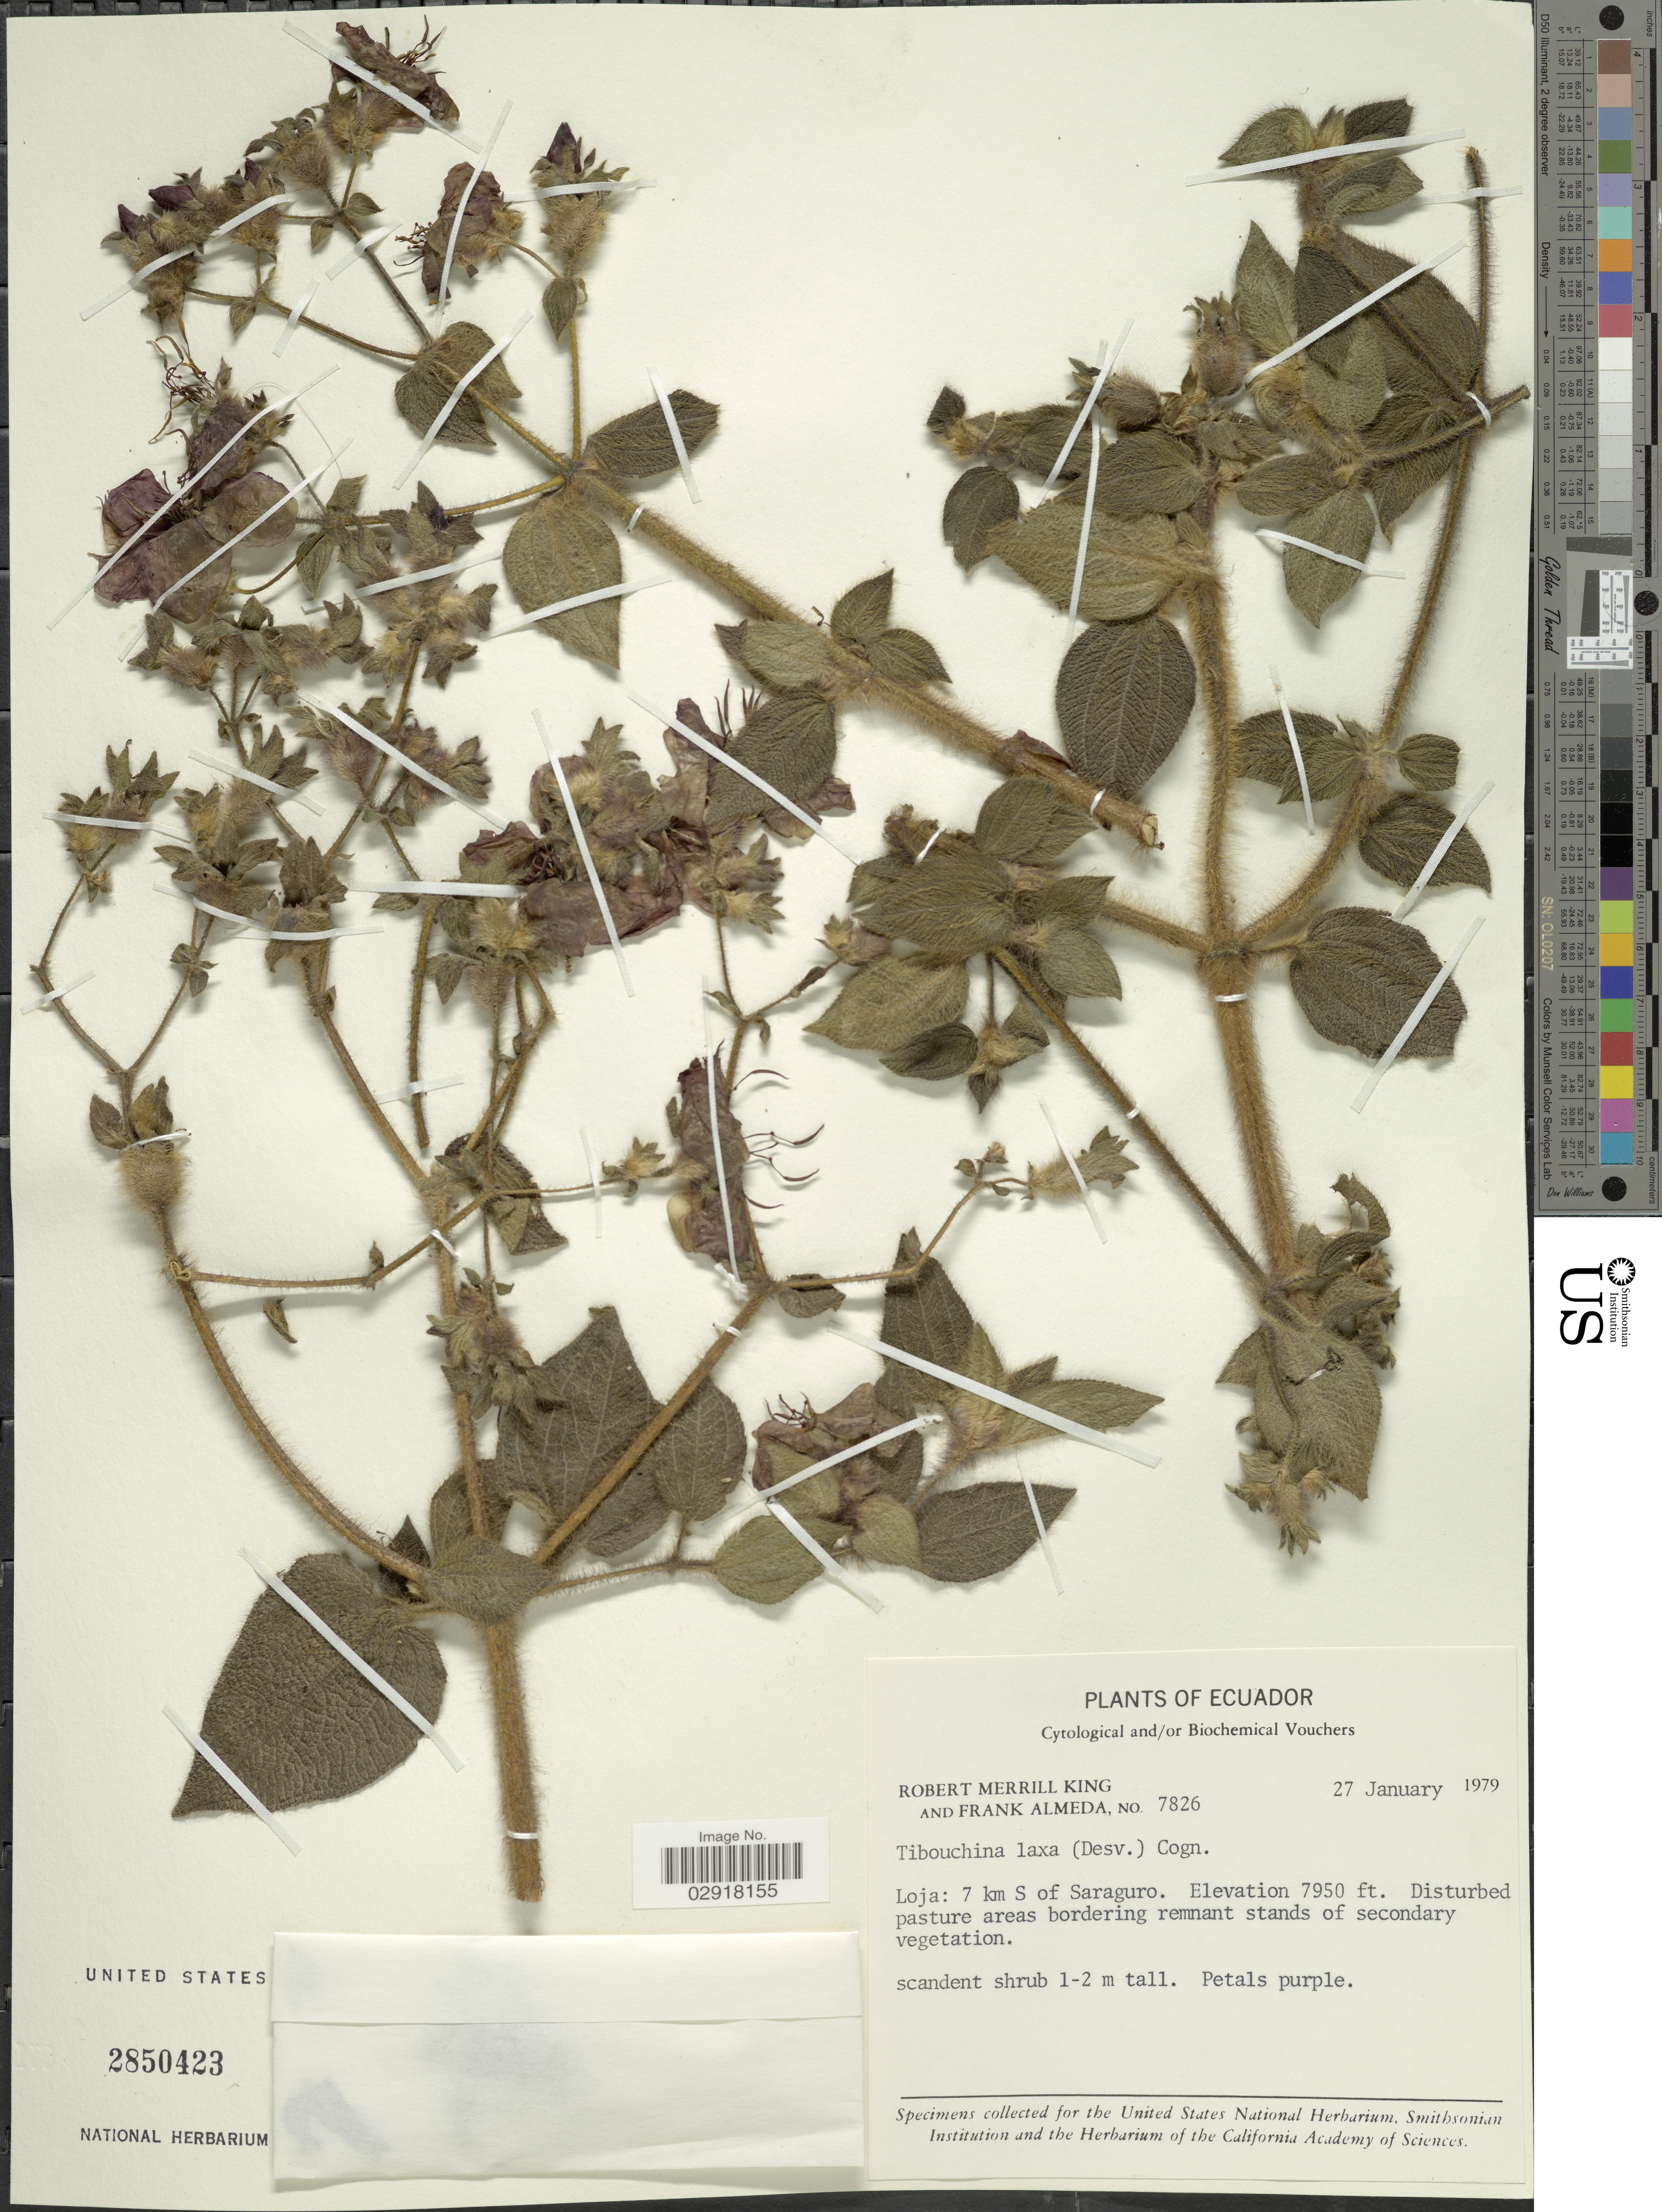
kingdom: Plantae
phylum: Tracheophyta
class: Magnoliopsida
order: Myrtales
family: Melastomataceae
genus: Chaetogastra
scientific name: Chaetogastra laxa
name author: (Desr.) P.J.F. Guim. & Michelang.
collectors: R. M. King & F. Almeda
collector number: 7826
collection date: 1979-01-27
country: Ecuador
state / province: Loja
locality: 7 km S of Saraguro.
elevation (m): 2423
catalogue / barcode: US 2850423